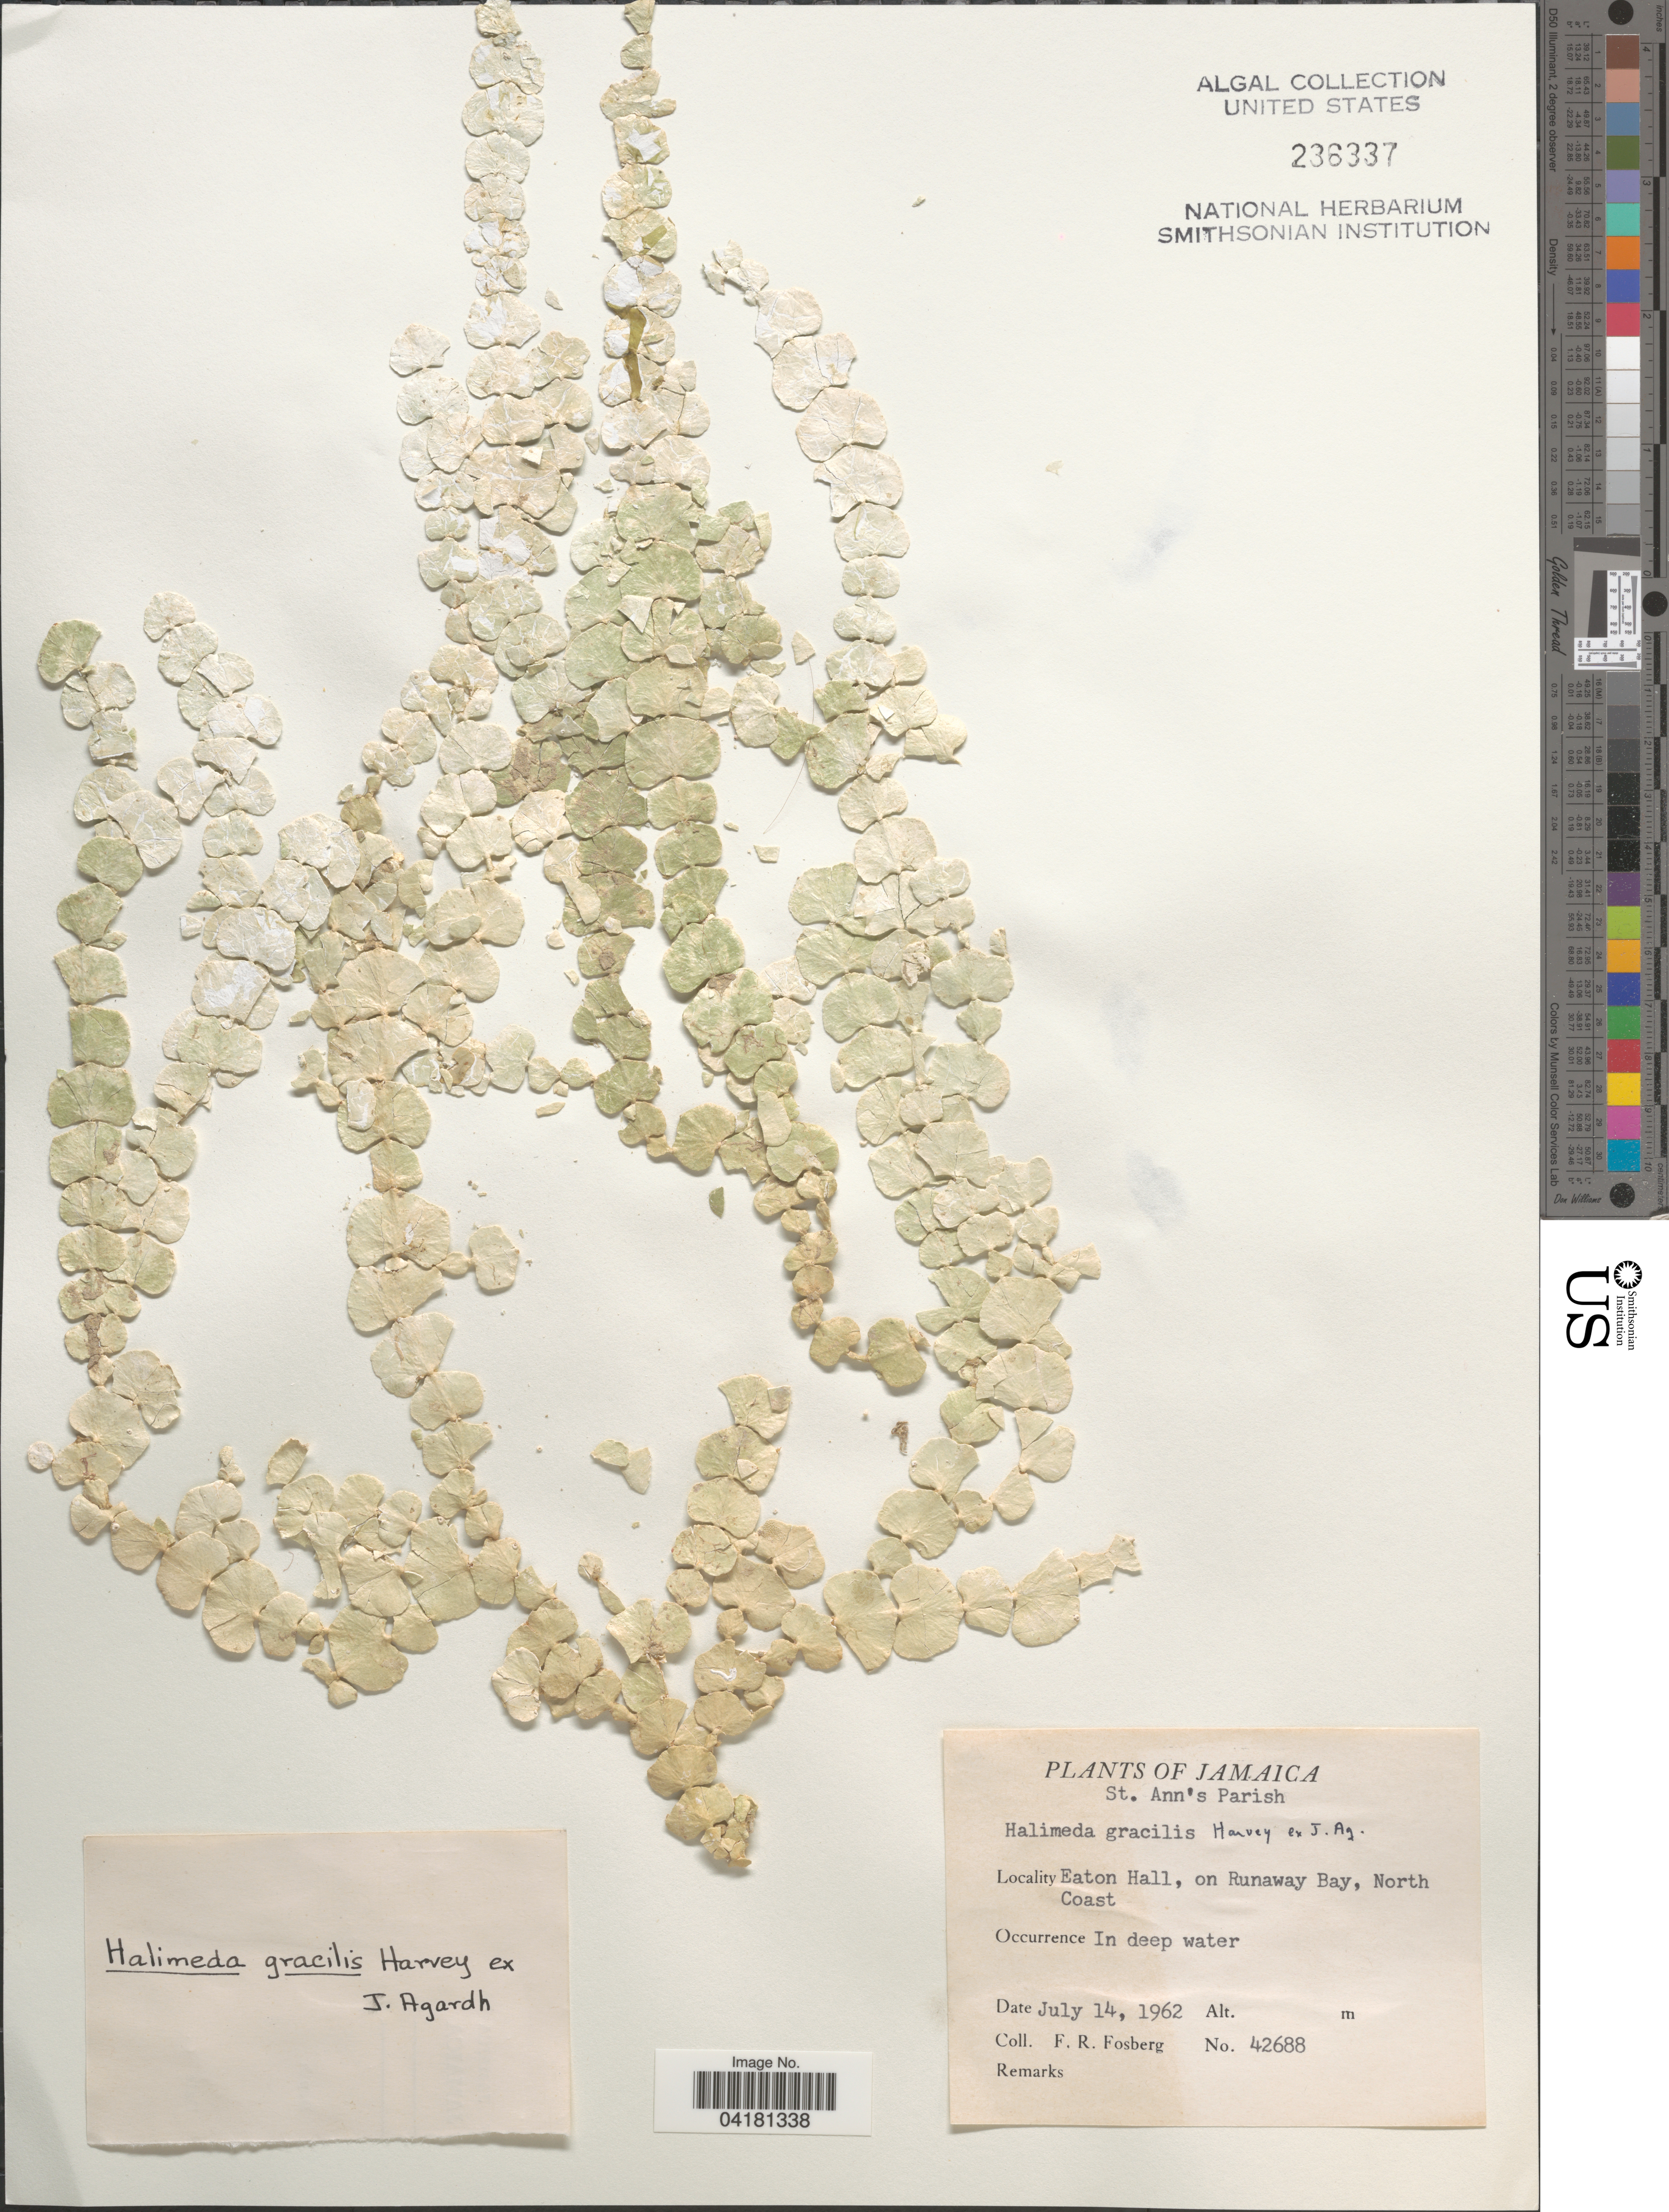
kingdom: Plantae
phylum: Chlorophyta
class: Ulvophyceae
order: Bryopsidales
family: Halimedaceae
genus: Halimeda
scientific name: Halimeda gracilis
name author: Harv. ex J. Agardh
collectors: F. R. Fosberg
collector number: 42688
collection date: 1962-07-14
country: Jamaica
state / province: Saint Ann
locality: St. Ann's Parish. Eaton Hall, on Runaway Bay, North Coast.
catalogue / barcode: US 236337